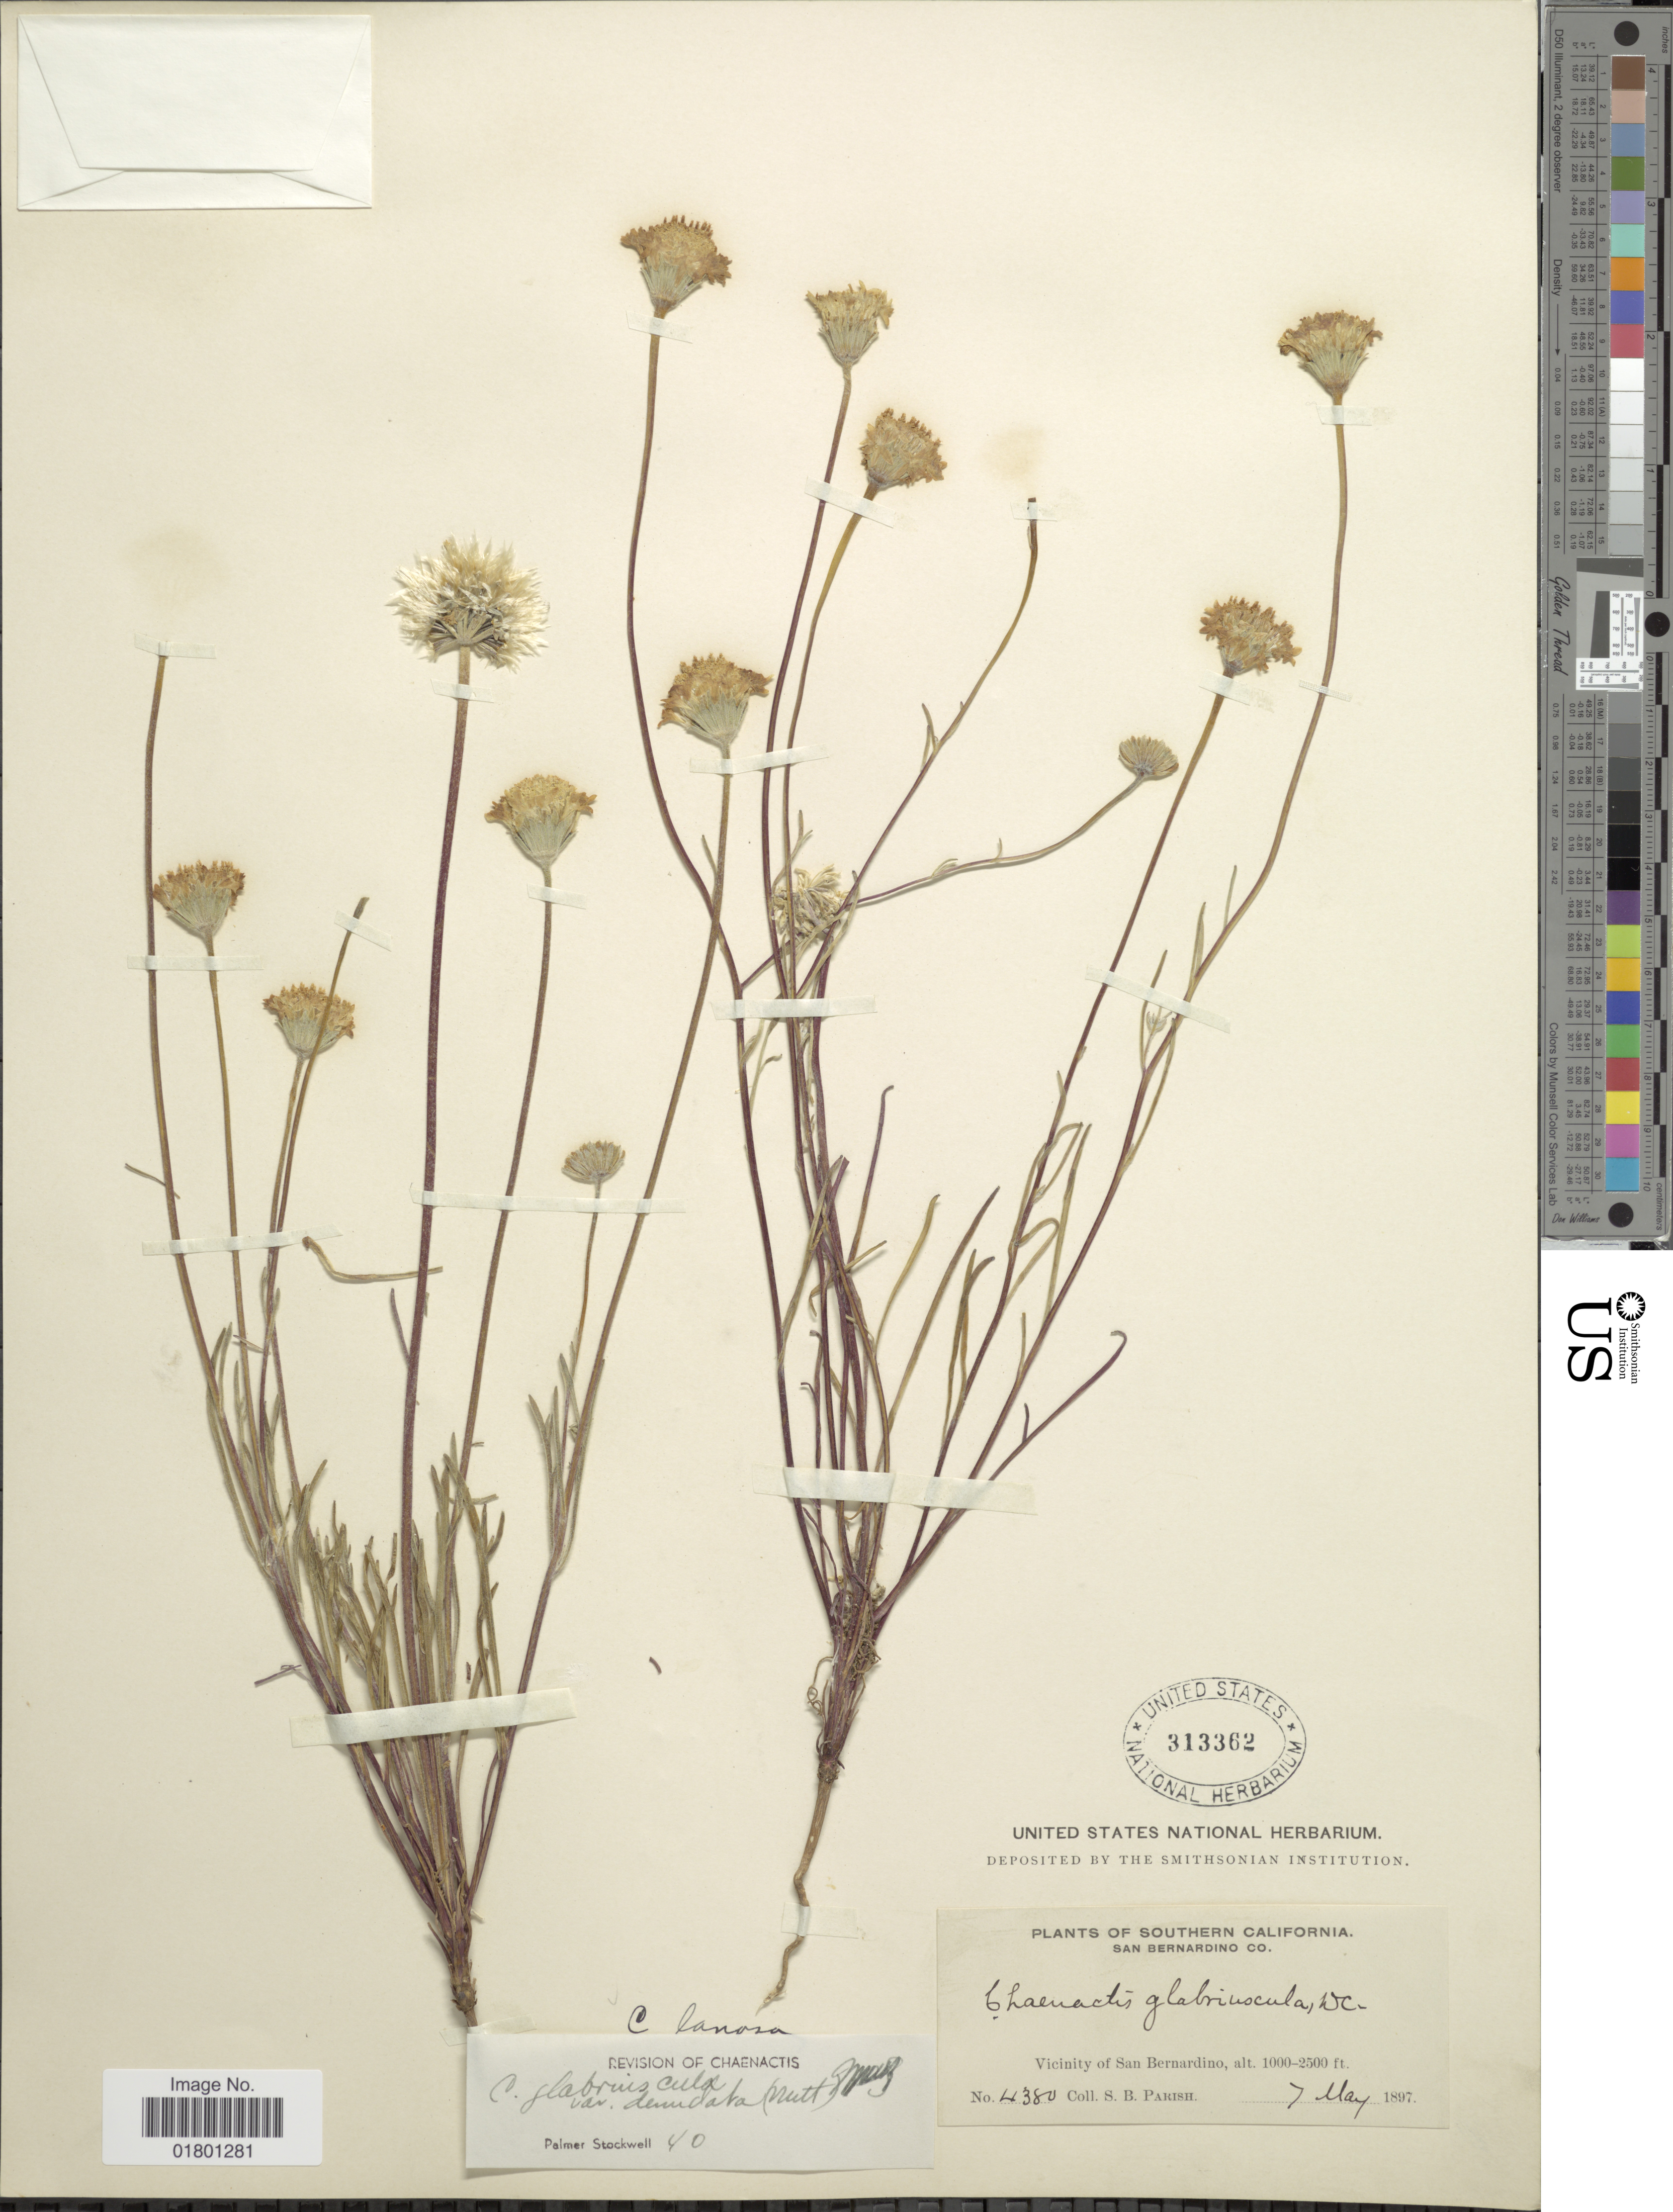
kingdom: Plantae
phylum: Tracheophyta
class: Magnoliopsida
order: Asterales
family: Asteraceae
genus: Chaenactis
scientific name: Chaenactis glabriuscula var. denudata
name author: (Nutt.) Munz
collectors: S. B. Parish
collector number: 4380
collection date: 1897-05-07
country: United States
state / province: California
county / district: San Bernardino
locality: Southern California, San Bernardino Co., Vicinity of San Bernardino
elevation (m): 305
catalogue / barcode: US 313362